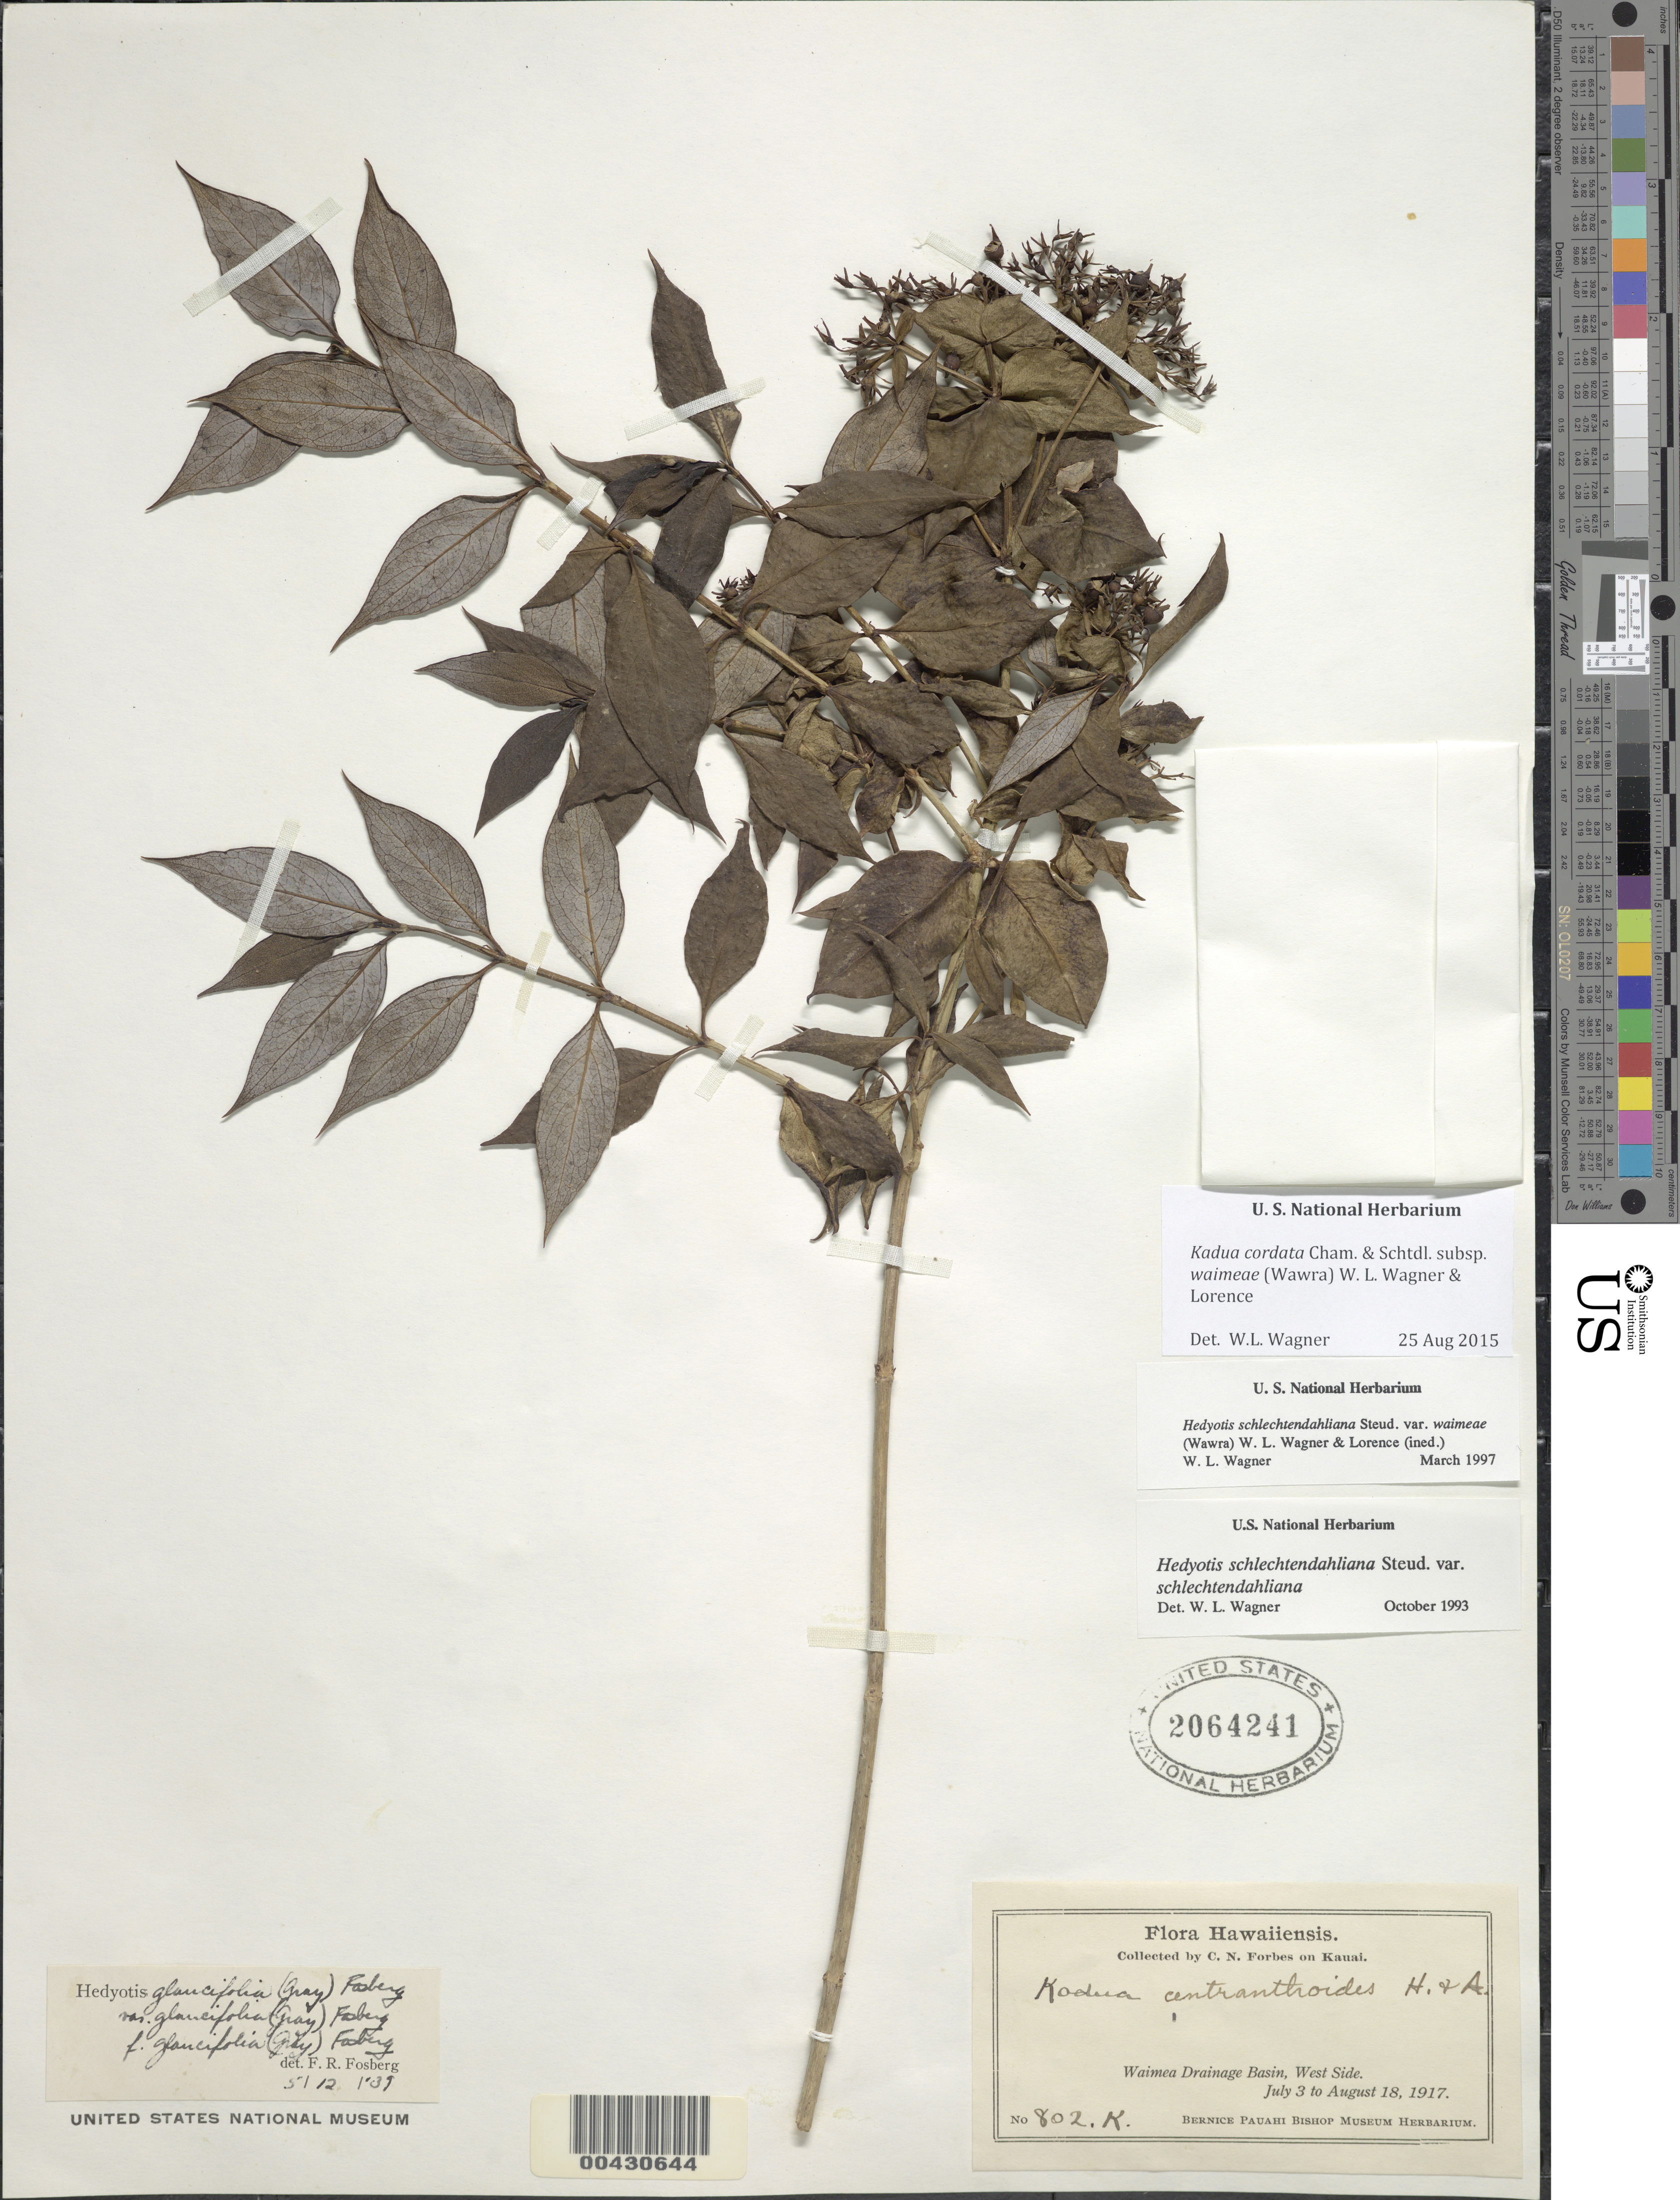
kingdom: Plantae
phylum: Tracheophyta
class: Magnoliopsida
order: Gentianales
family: Rubiaceae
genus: Kadua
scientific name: Kadua cordata subsp. waimeae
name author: (Wawra) W.L. Wagner & Lorence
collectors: C. N. Forbes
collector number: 802.K.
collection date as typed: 3 Jul 1917 to 18 Aug 1917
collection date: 1917-07-03/1917-08-18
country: United States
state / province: Hawaii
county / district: Kauai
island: Kaua'i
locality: Waimea Drainage Basin, West Side.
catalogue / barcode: US 2064241